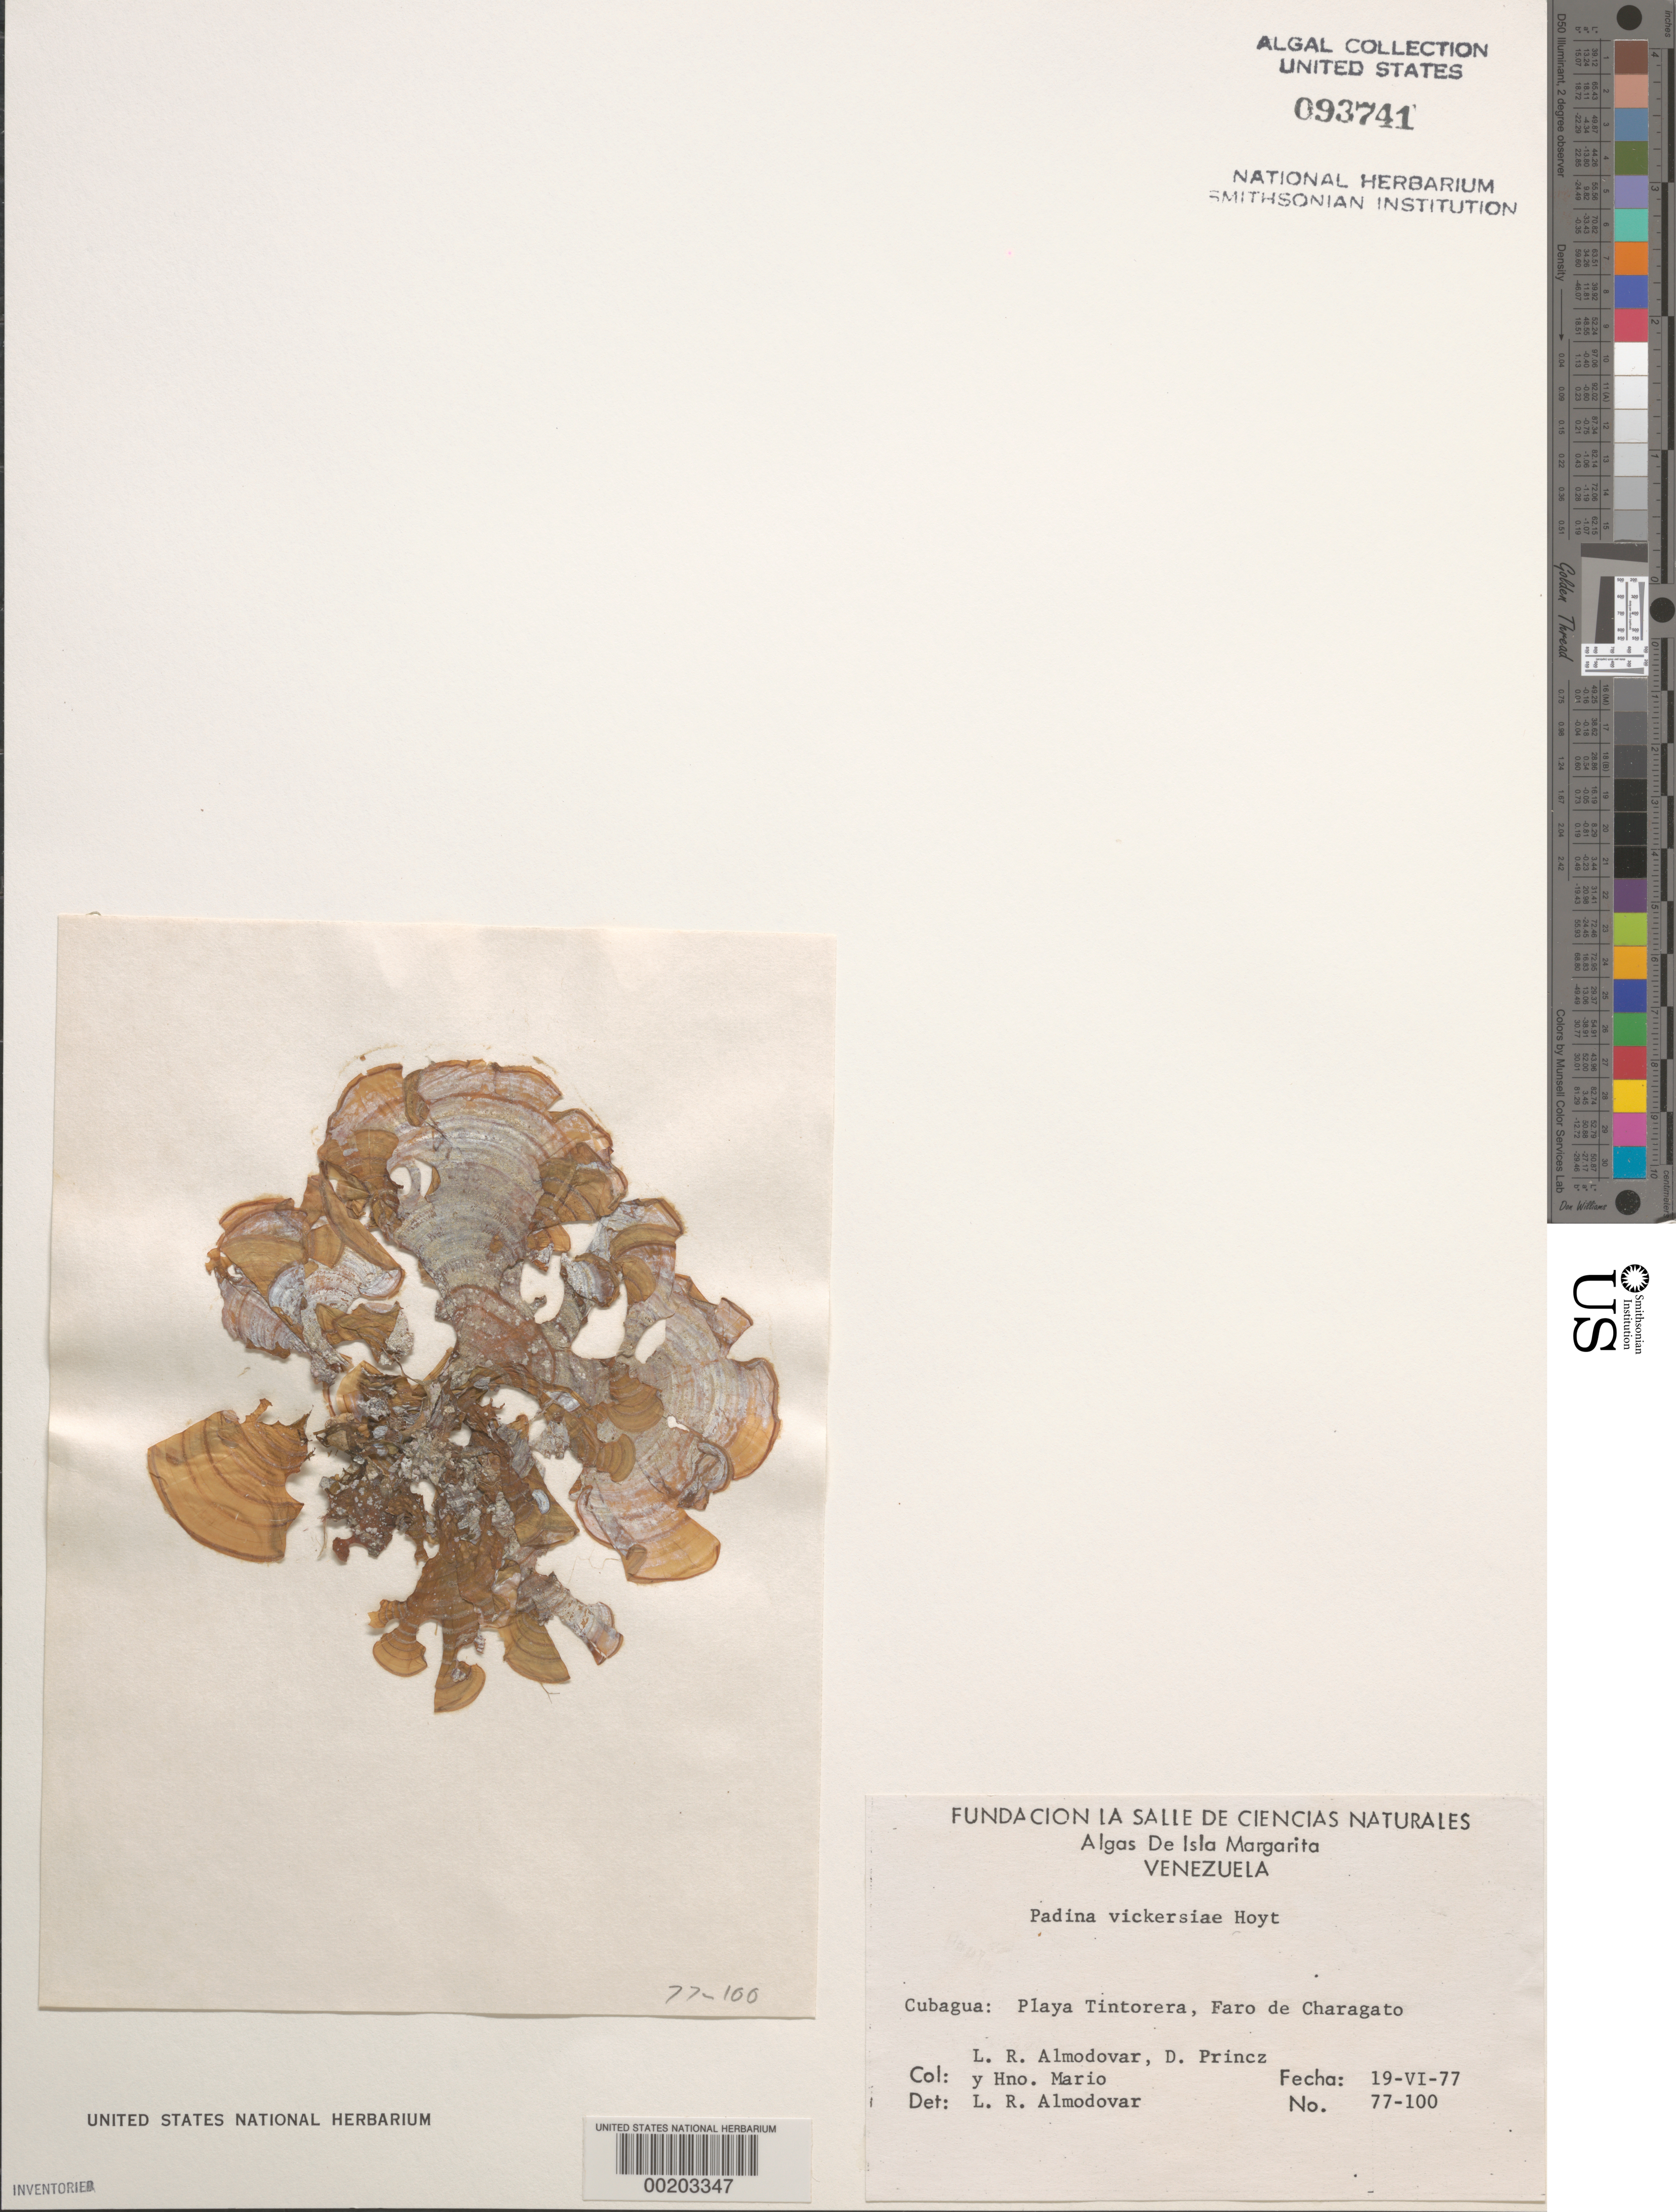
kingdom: Chromista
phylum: Ochrophyta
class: Phaeophyceae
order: Dictyotales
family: Dictyotaceae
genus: Padina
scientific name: Padina gymnospora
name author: (Kütz.) O.G. Sond.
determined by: Algae name updating Project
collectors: L. Almodovar, D. Princz & H. Mario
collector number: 77-100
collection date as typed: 19 Jun 1977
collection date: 1977-06-19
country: Venezuela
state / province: Nueva Esparta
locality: Playa tintorera, faro de charagato, isla cubagua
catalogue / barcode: US 93741